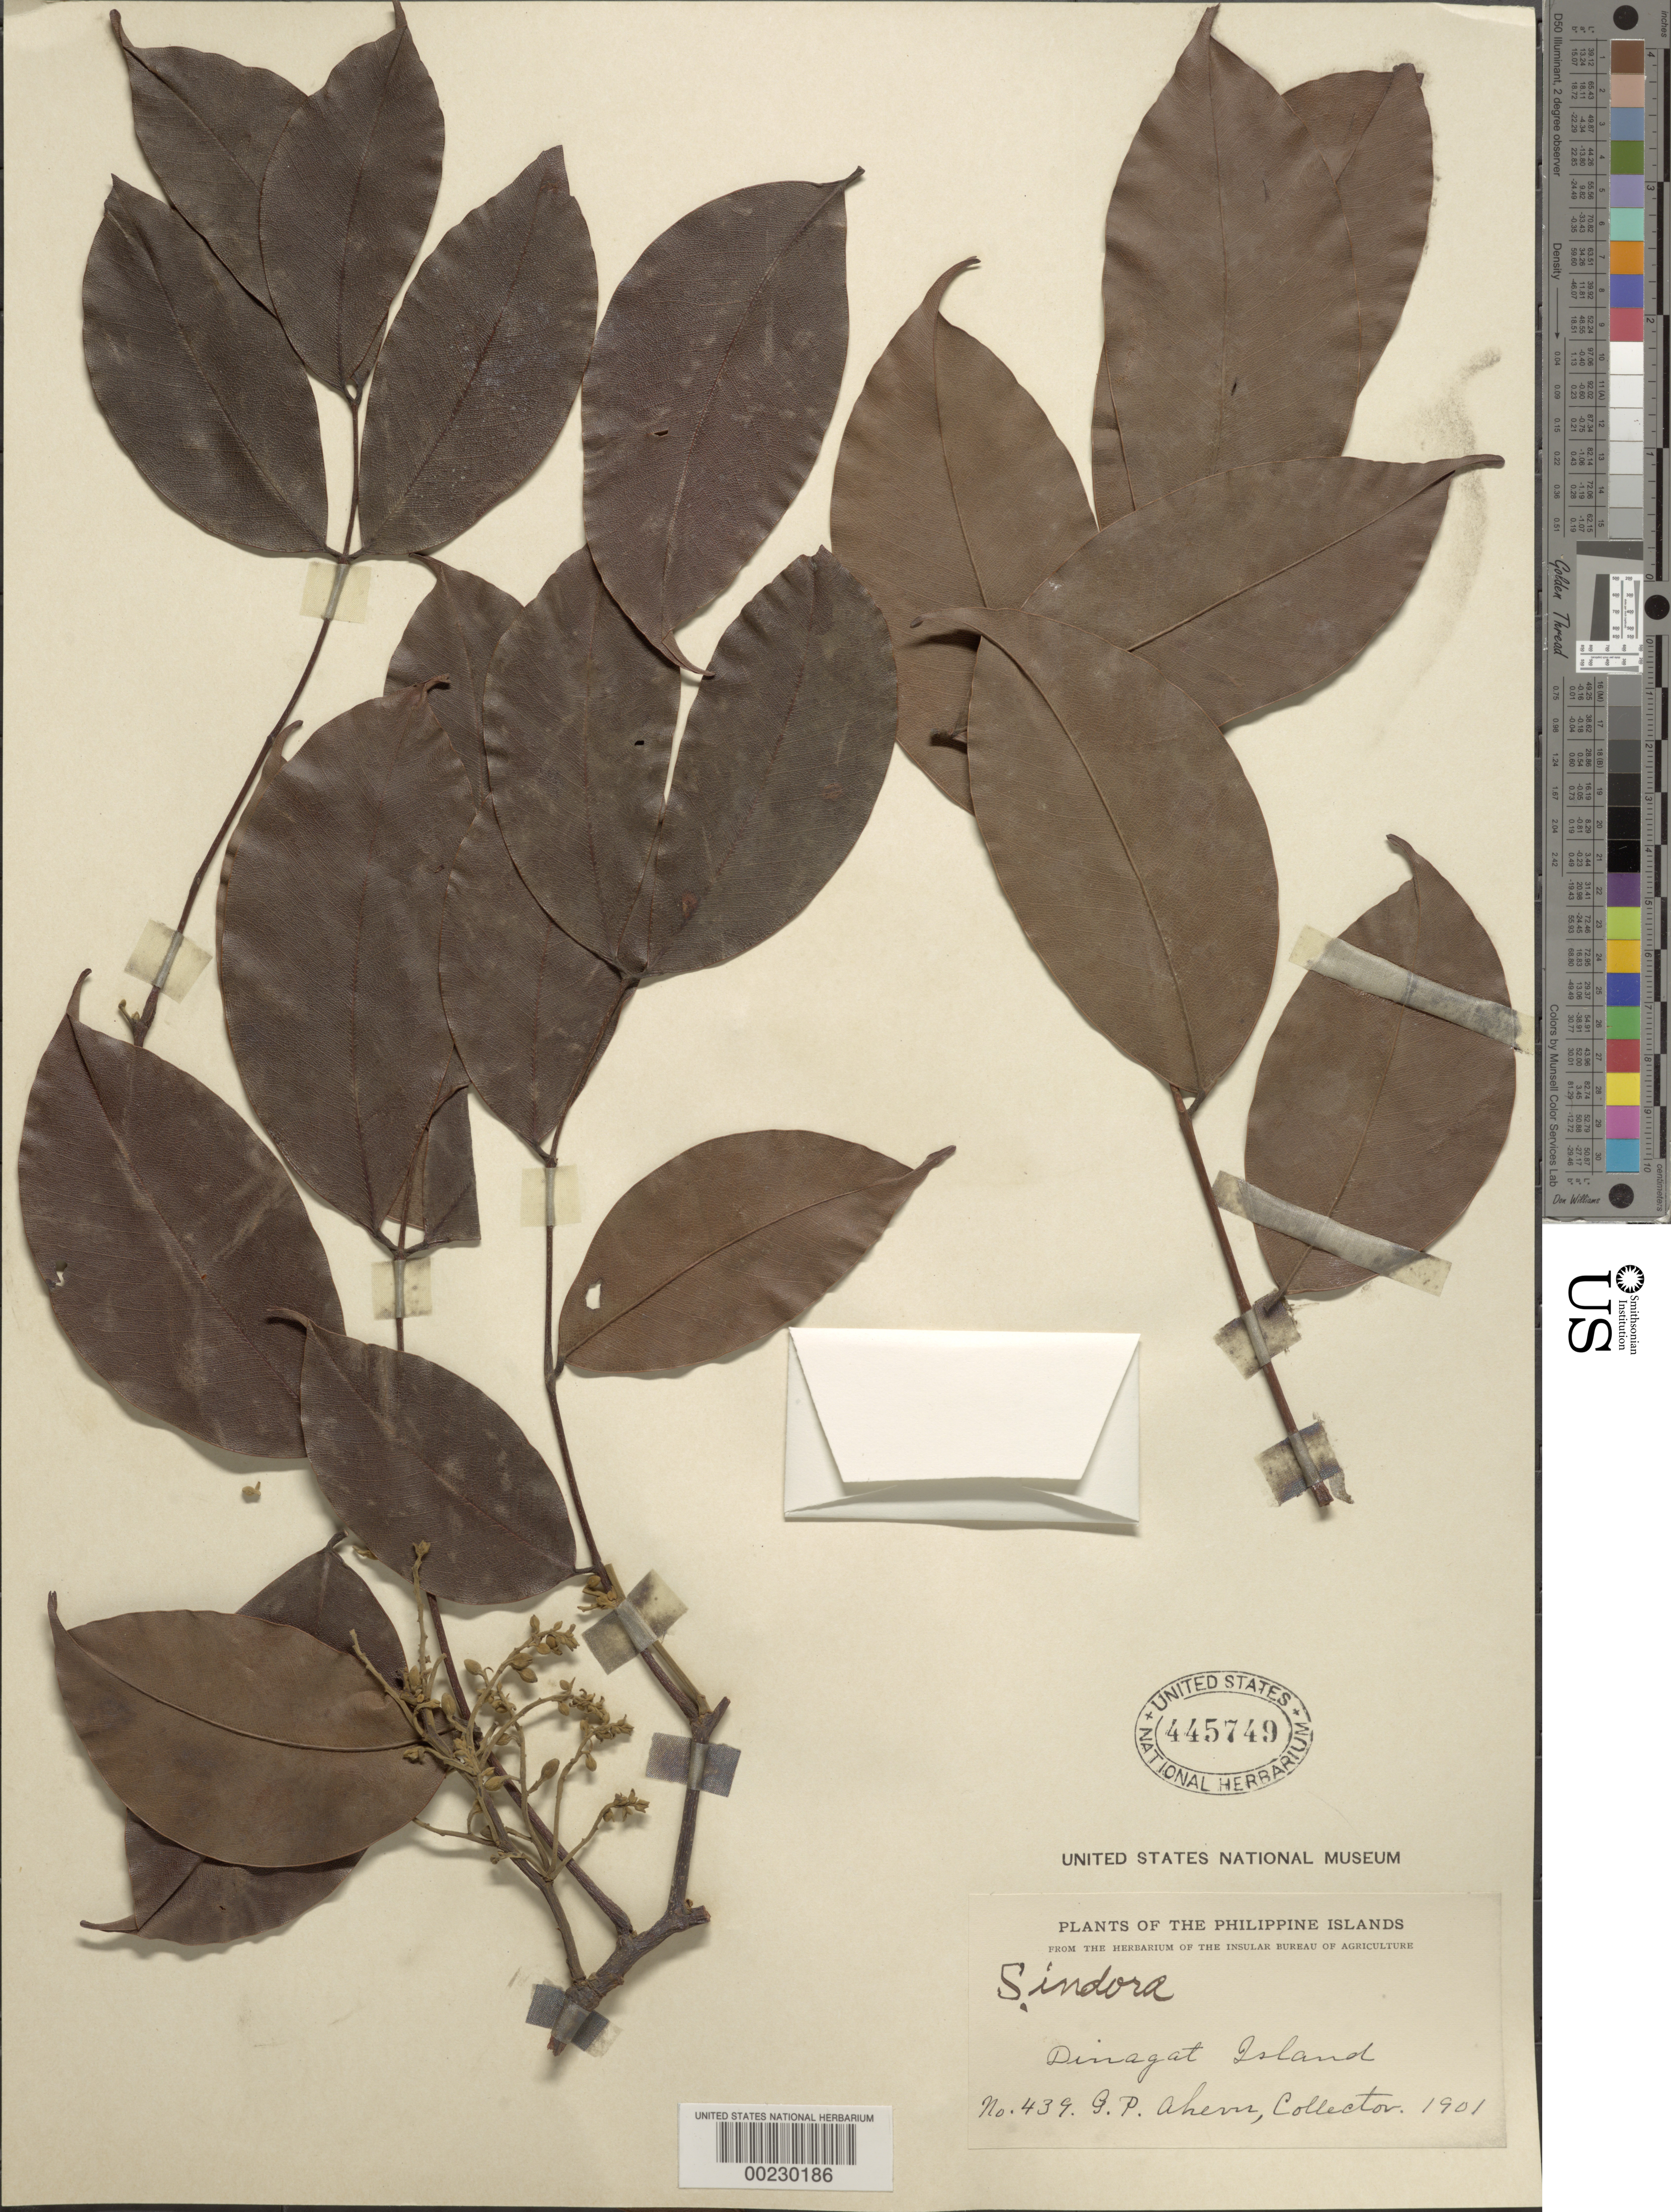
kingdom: Plantae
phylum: Tracheophyta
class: Magnoliopsida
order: Fabales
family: Fabaceae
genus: Sindora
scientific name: Sindora sp.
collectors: G. Ahern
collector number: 439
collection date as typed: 1901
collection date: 1901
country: Philippines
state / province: Caraga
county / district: Surigao del Norte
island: Dinagat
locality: Dinagat island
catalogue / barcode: US 445749